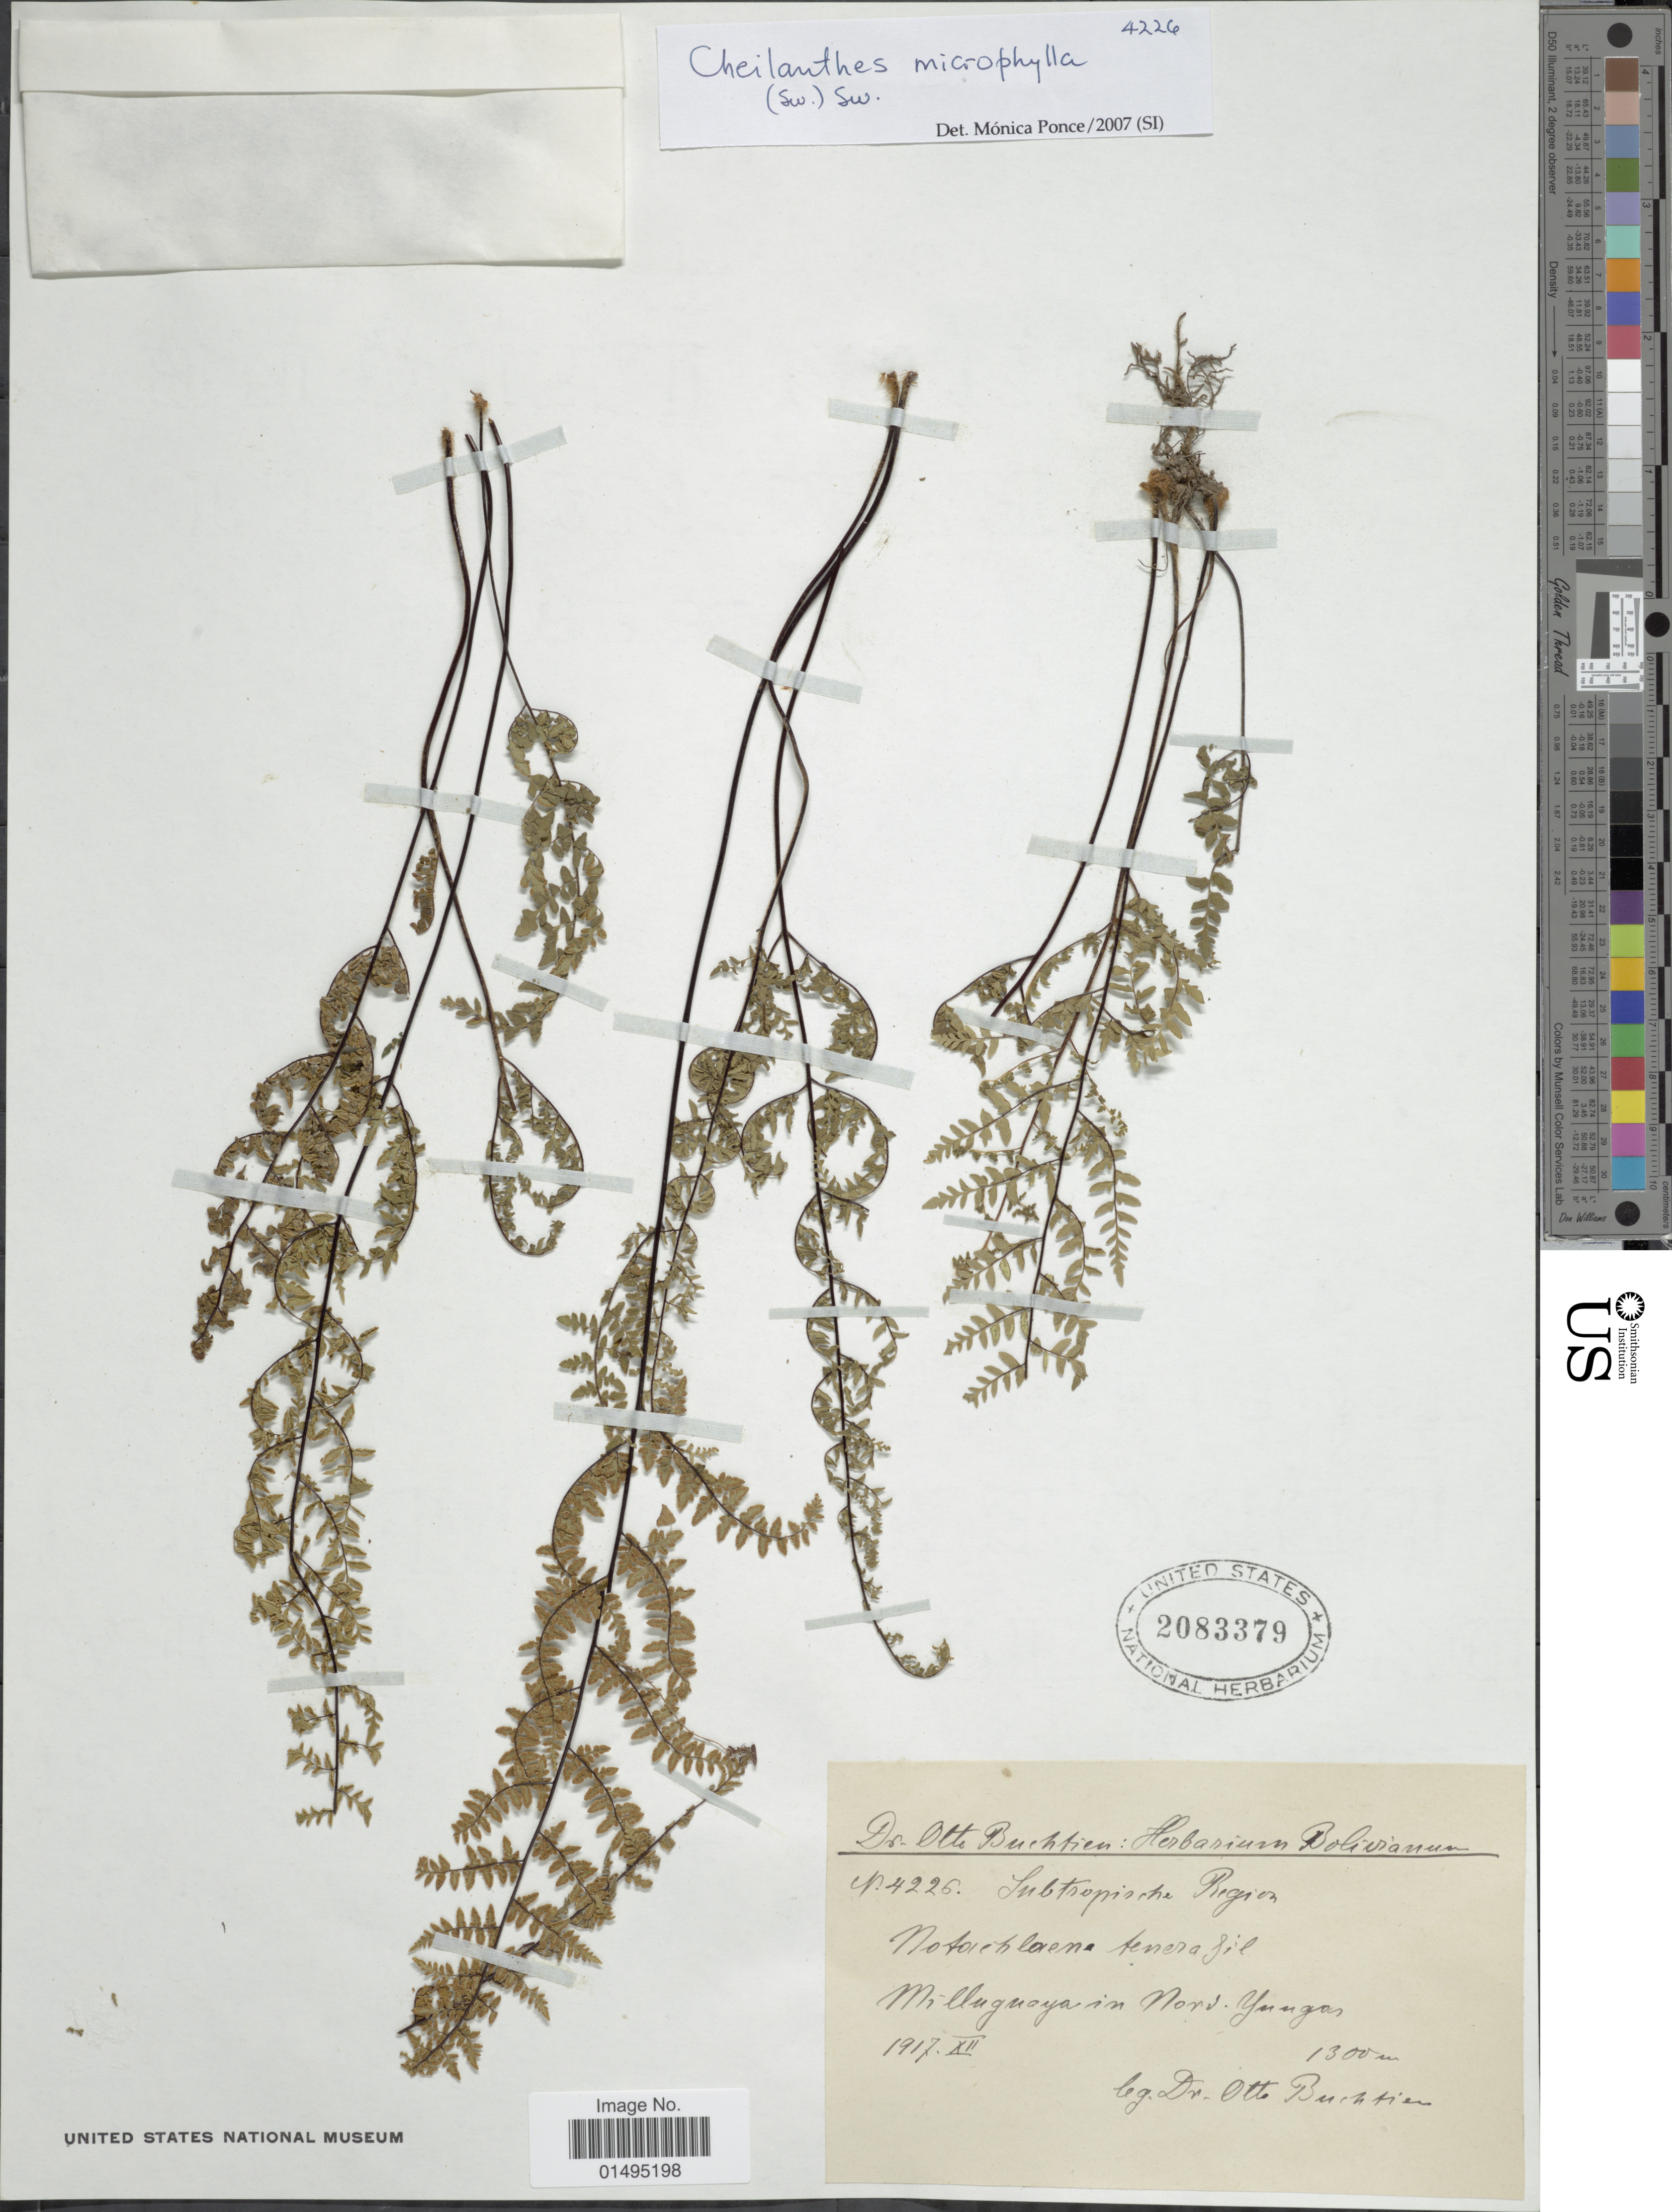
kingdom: Plantae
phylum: Tracheophyta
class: Polypodiopsida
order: Polypodiales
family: Pteridaceae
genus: Myriopteris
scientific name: Myriopteris microphylla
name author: (Sw.) Grusz & Windham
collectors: O. Buchtien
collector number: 4226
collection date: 1917-12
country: Bolivia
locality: Milluguaya in North-Yungas, Subtropische Regio.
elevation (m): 1300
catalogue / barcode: US 2083379